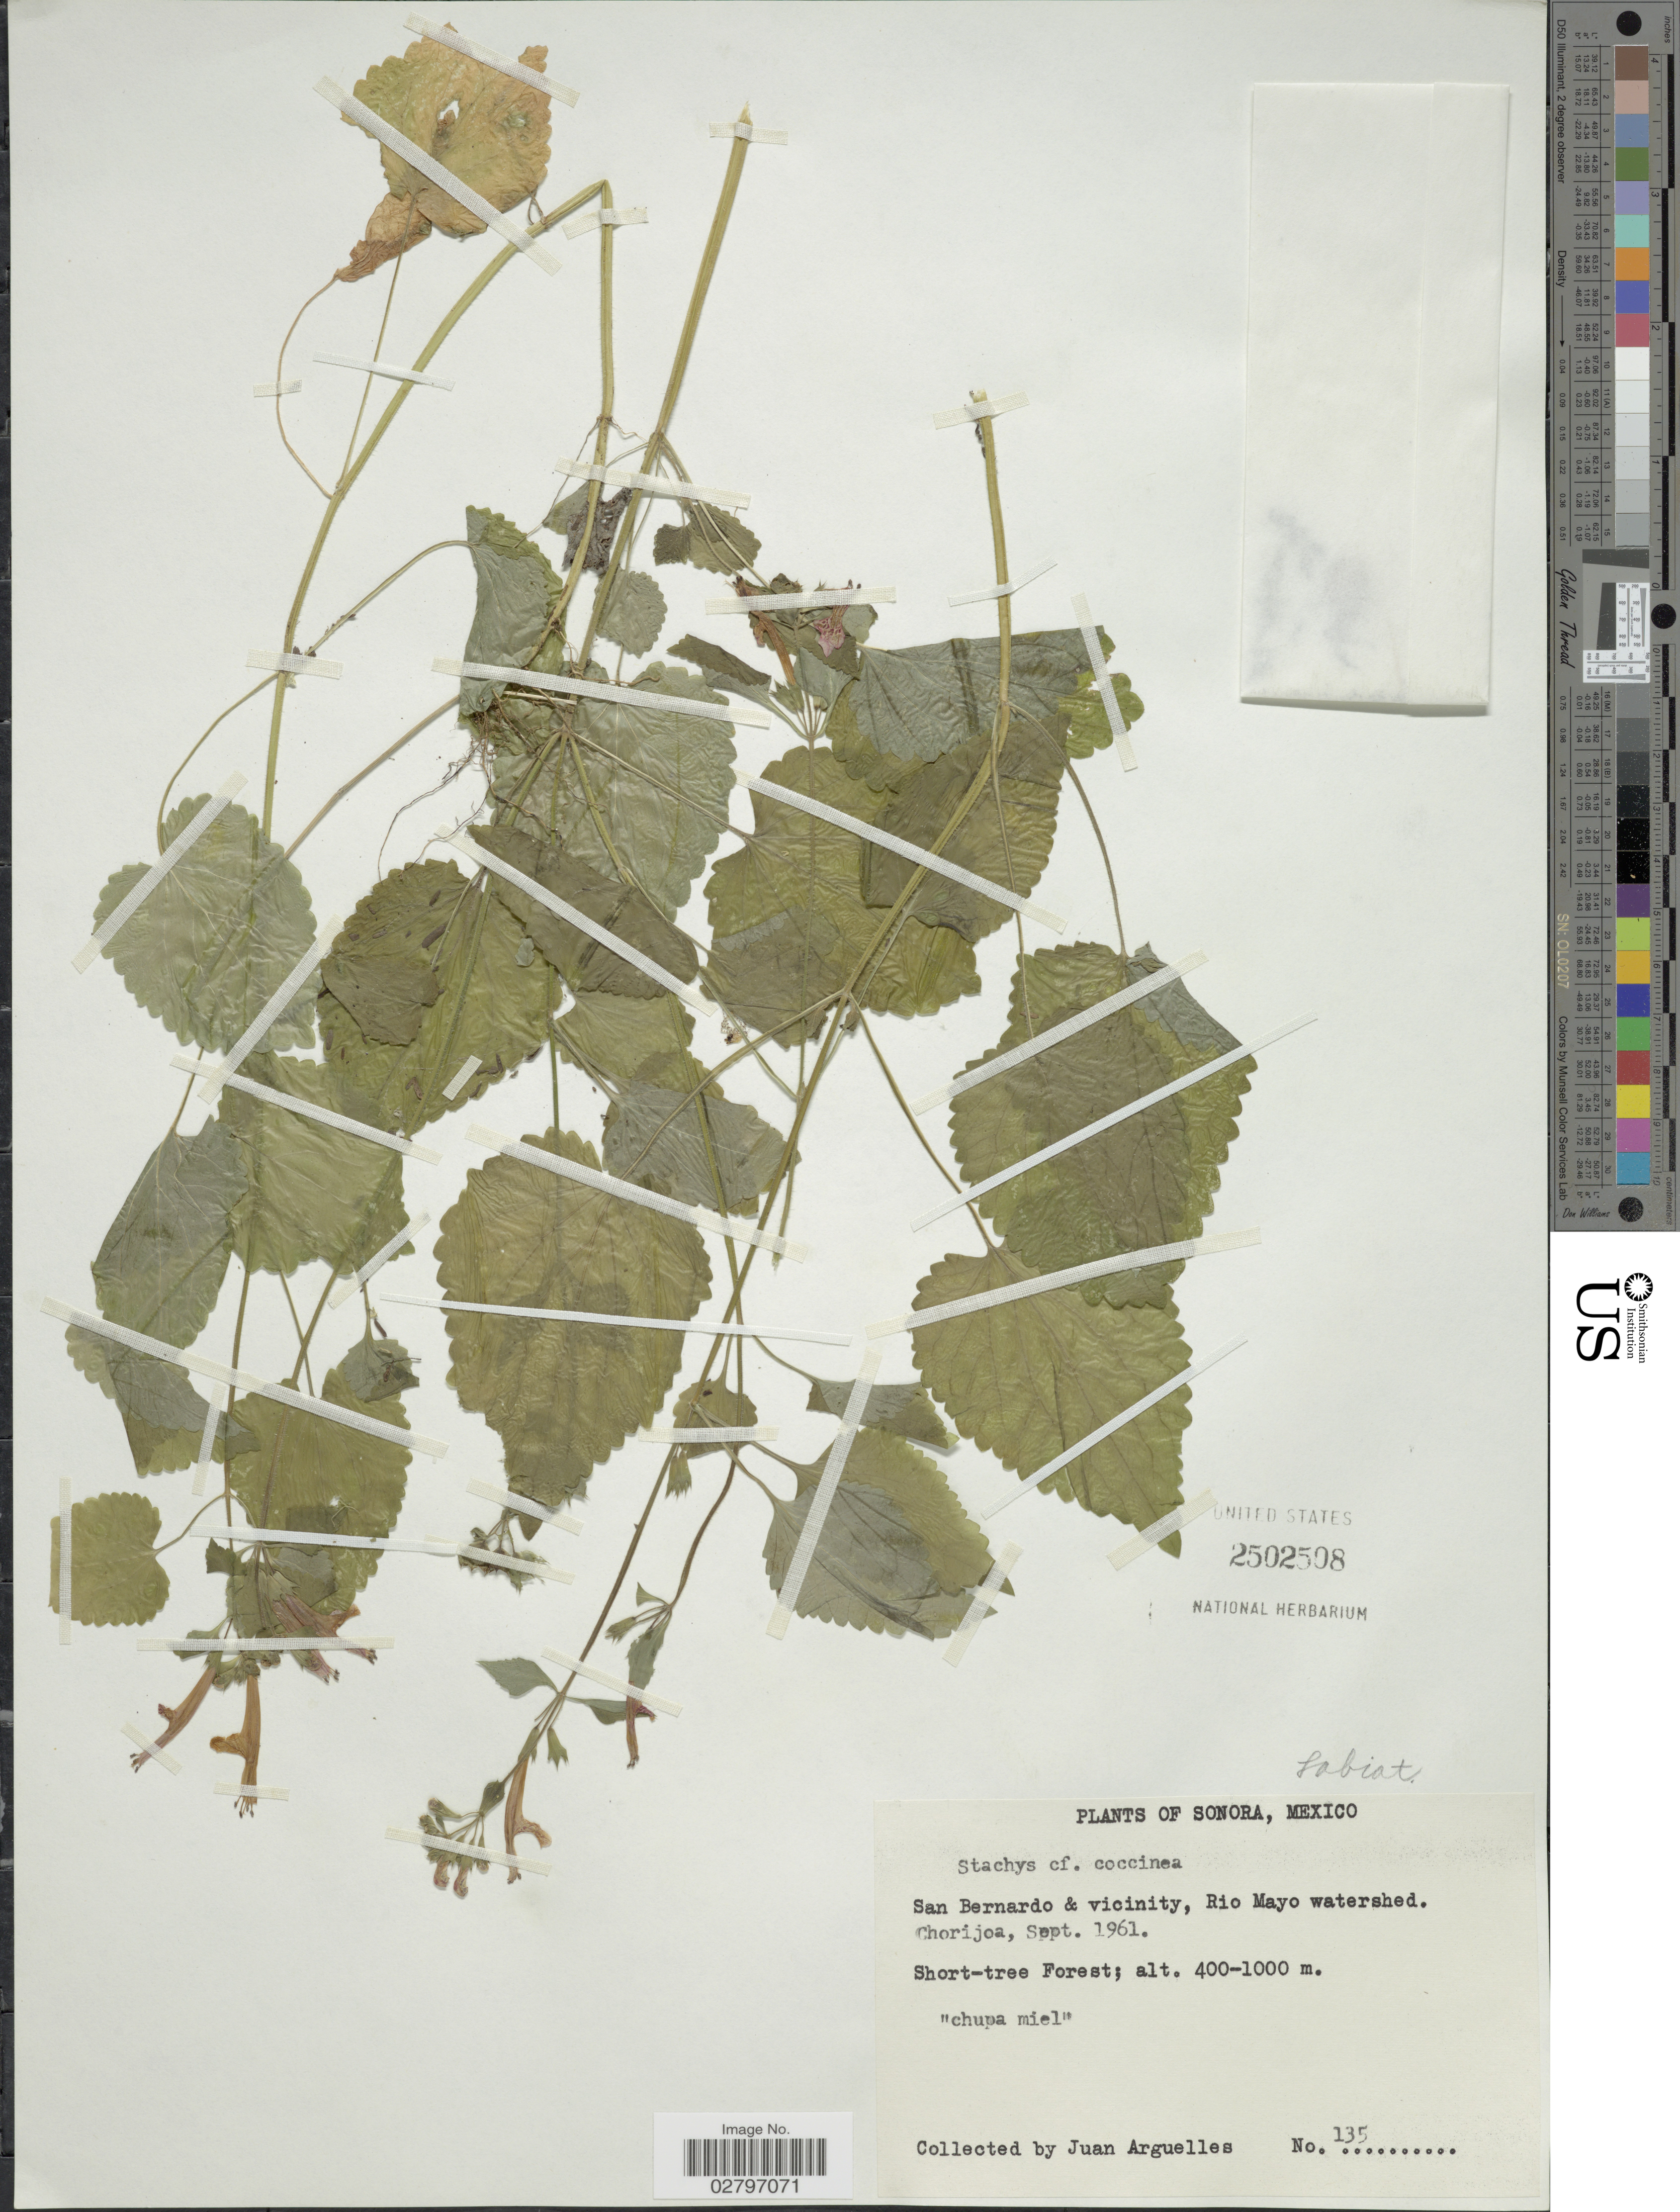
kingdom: Plantae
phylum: Tracheophyta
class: Magnoliopsida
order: Lamiales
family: Lamiaceae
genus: Stachys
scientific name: Stachys coccinea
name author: Ortega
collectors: J. Arguelles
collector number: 135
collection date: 1961-09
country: Mexico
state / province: Sonora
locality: San Bernardo & vicinity, Rio Mayo watershed. Chorijoa.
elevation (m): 400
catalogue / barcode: US 2502508